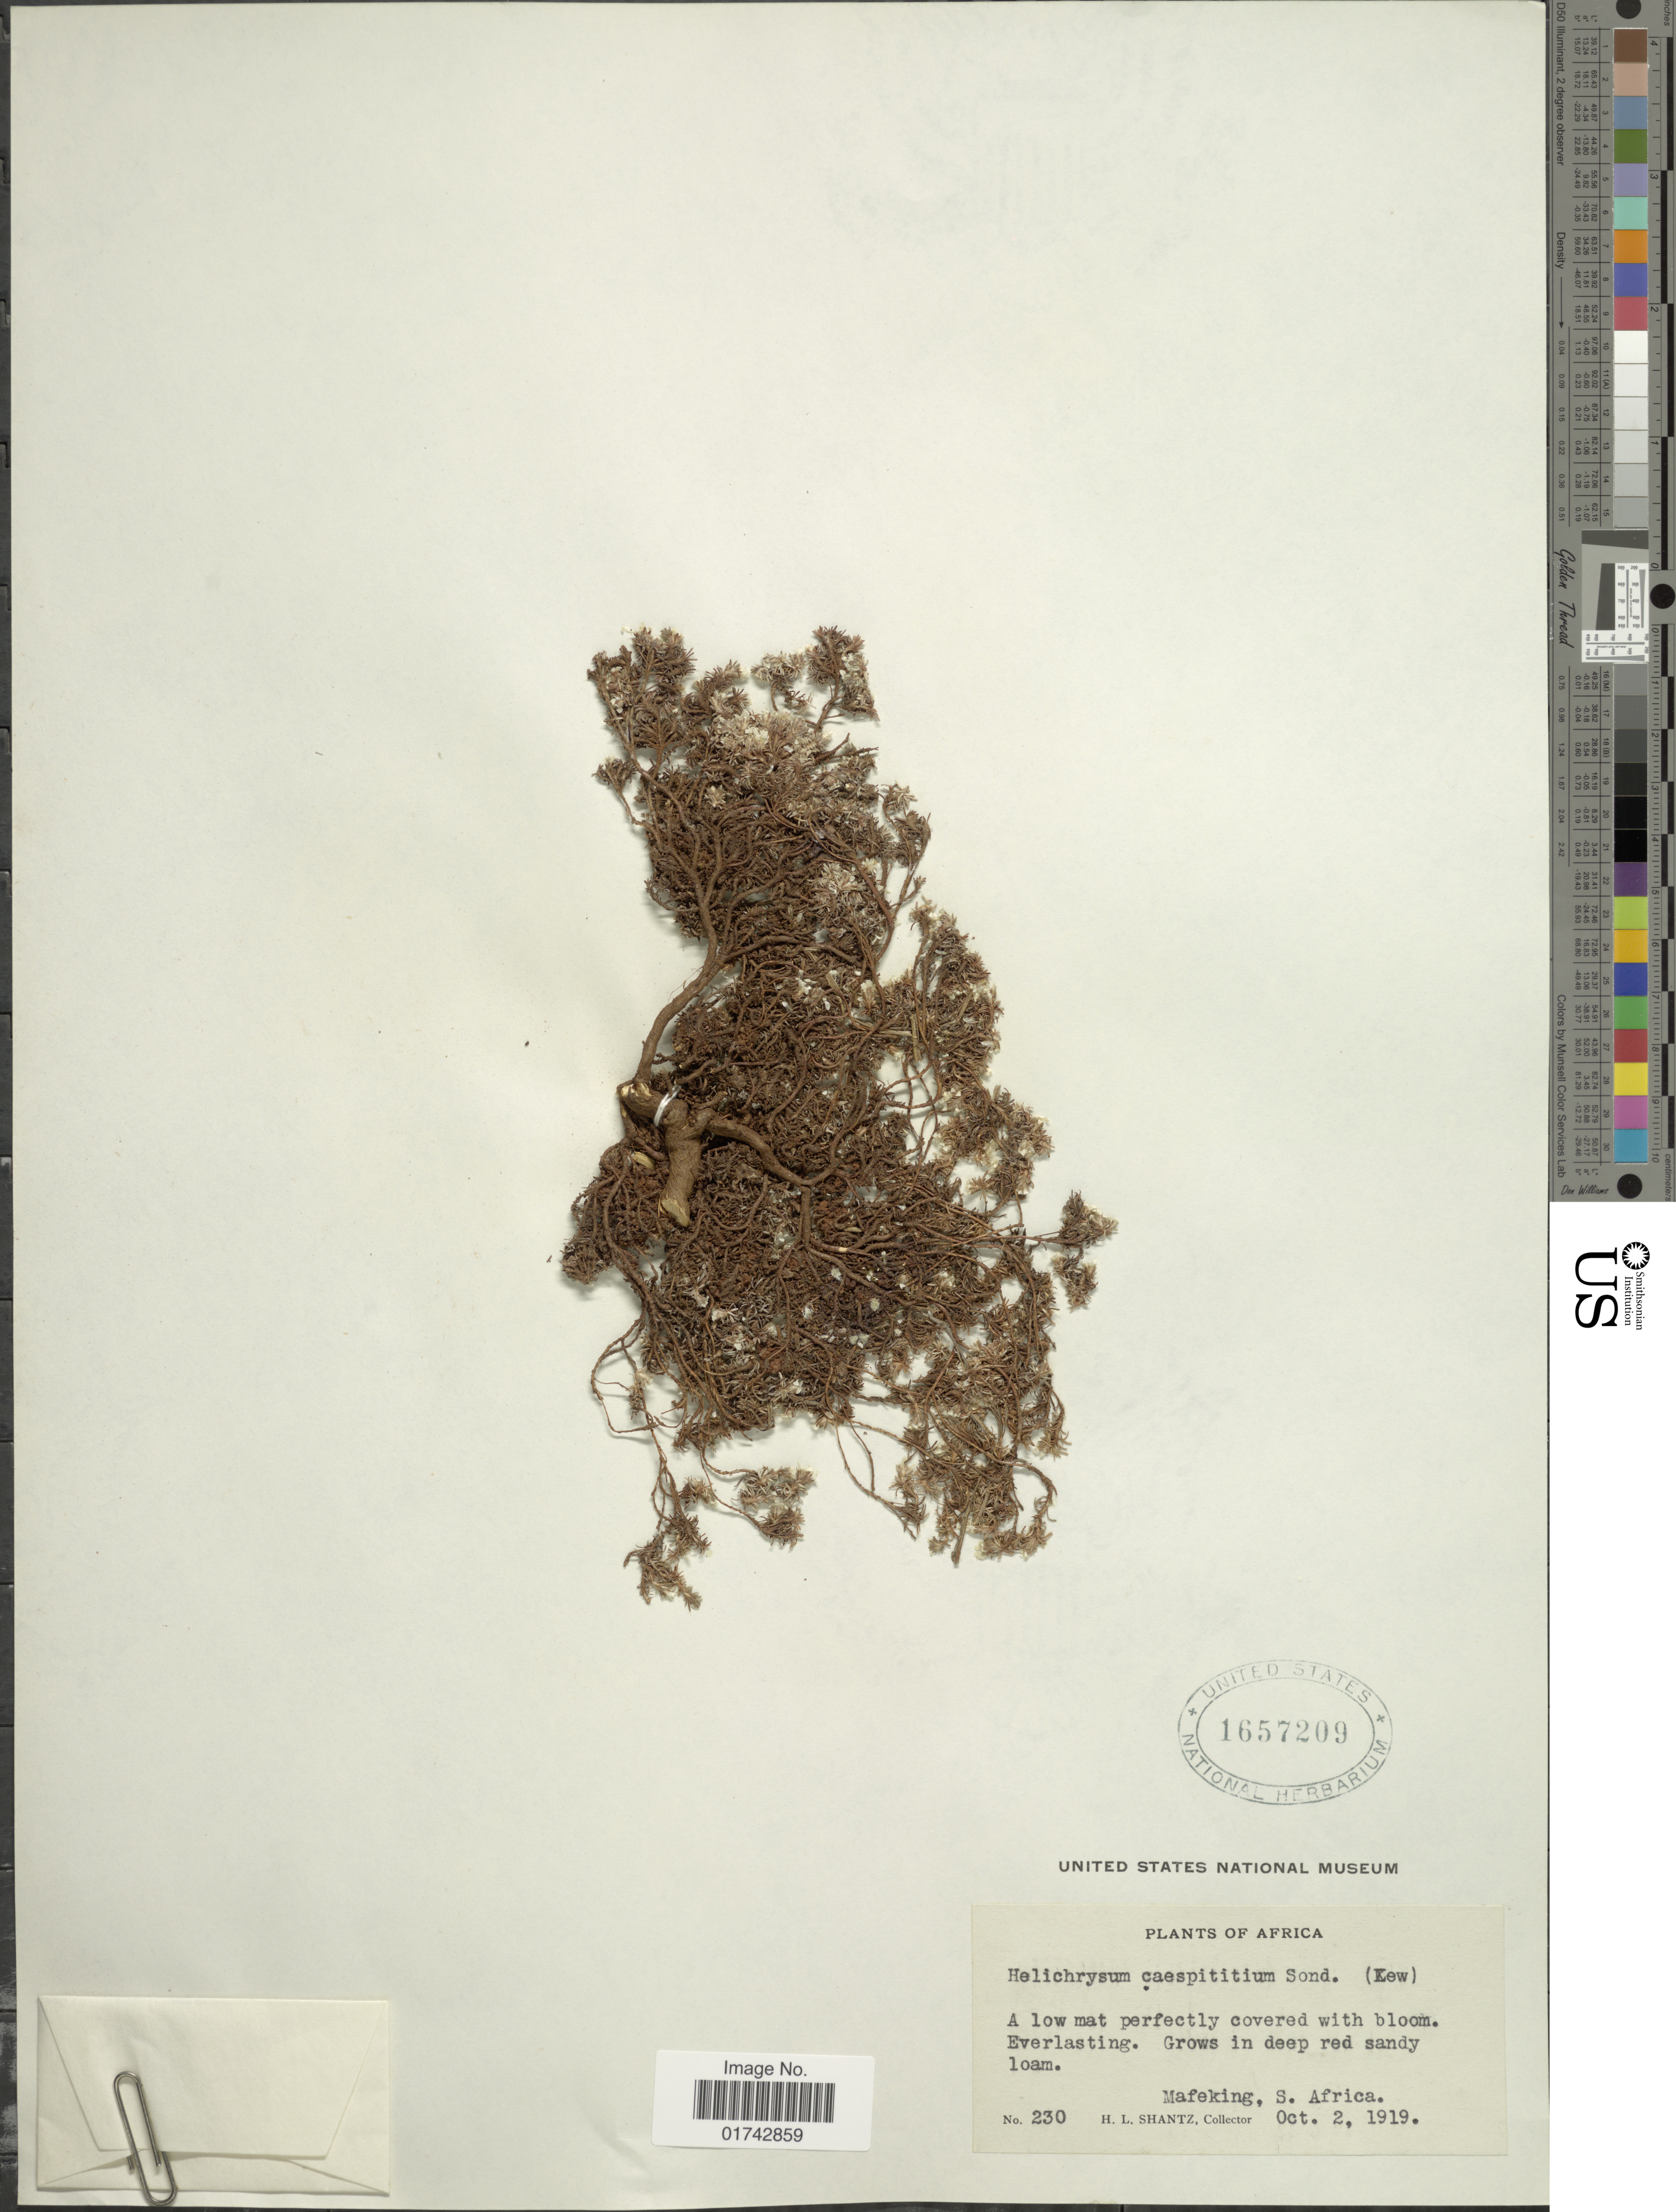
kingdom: Plantae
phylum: Tracheophyta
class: Magnoliopsida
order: Asterales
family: Asteraceae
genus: Helichrysum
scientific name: Helichrysum caespititium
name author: (DC.) Harv.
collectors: H. Shantz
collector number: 230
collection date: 1919-10-02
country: South Africa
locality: Mafeking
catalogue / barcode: US 1657209